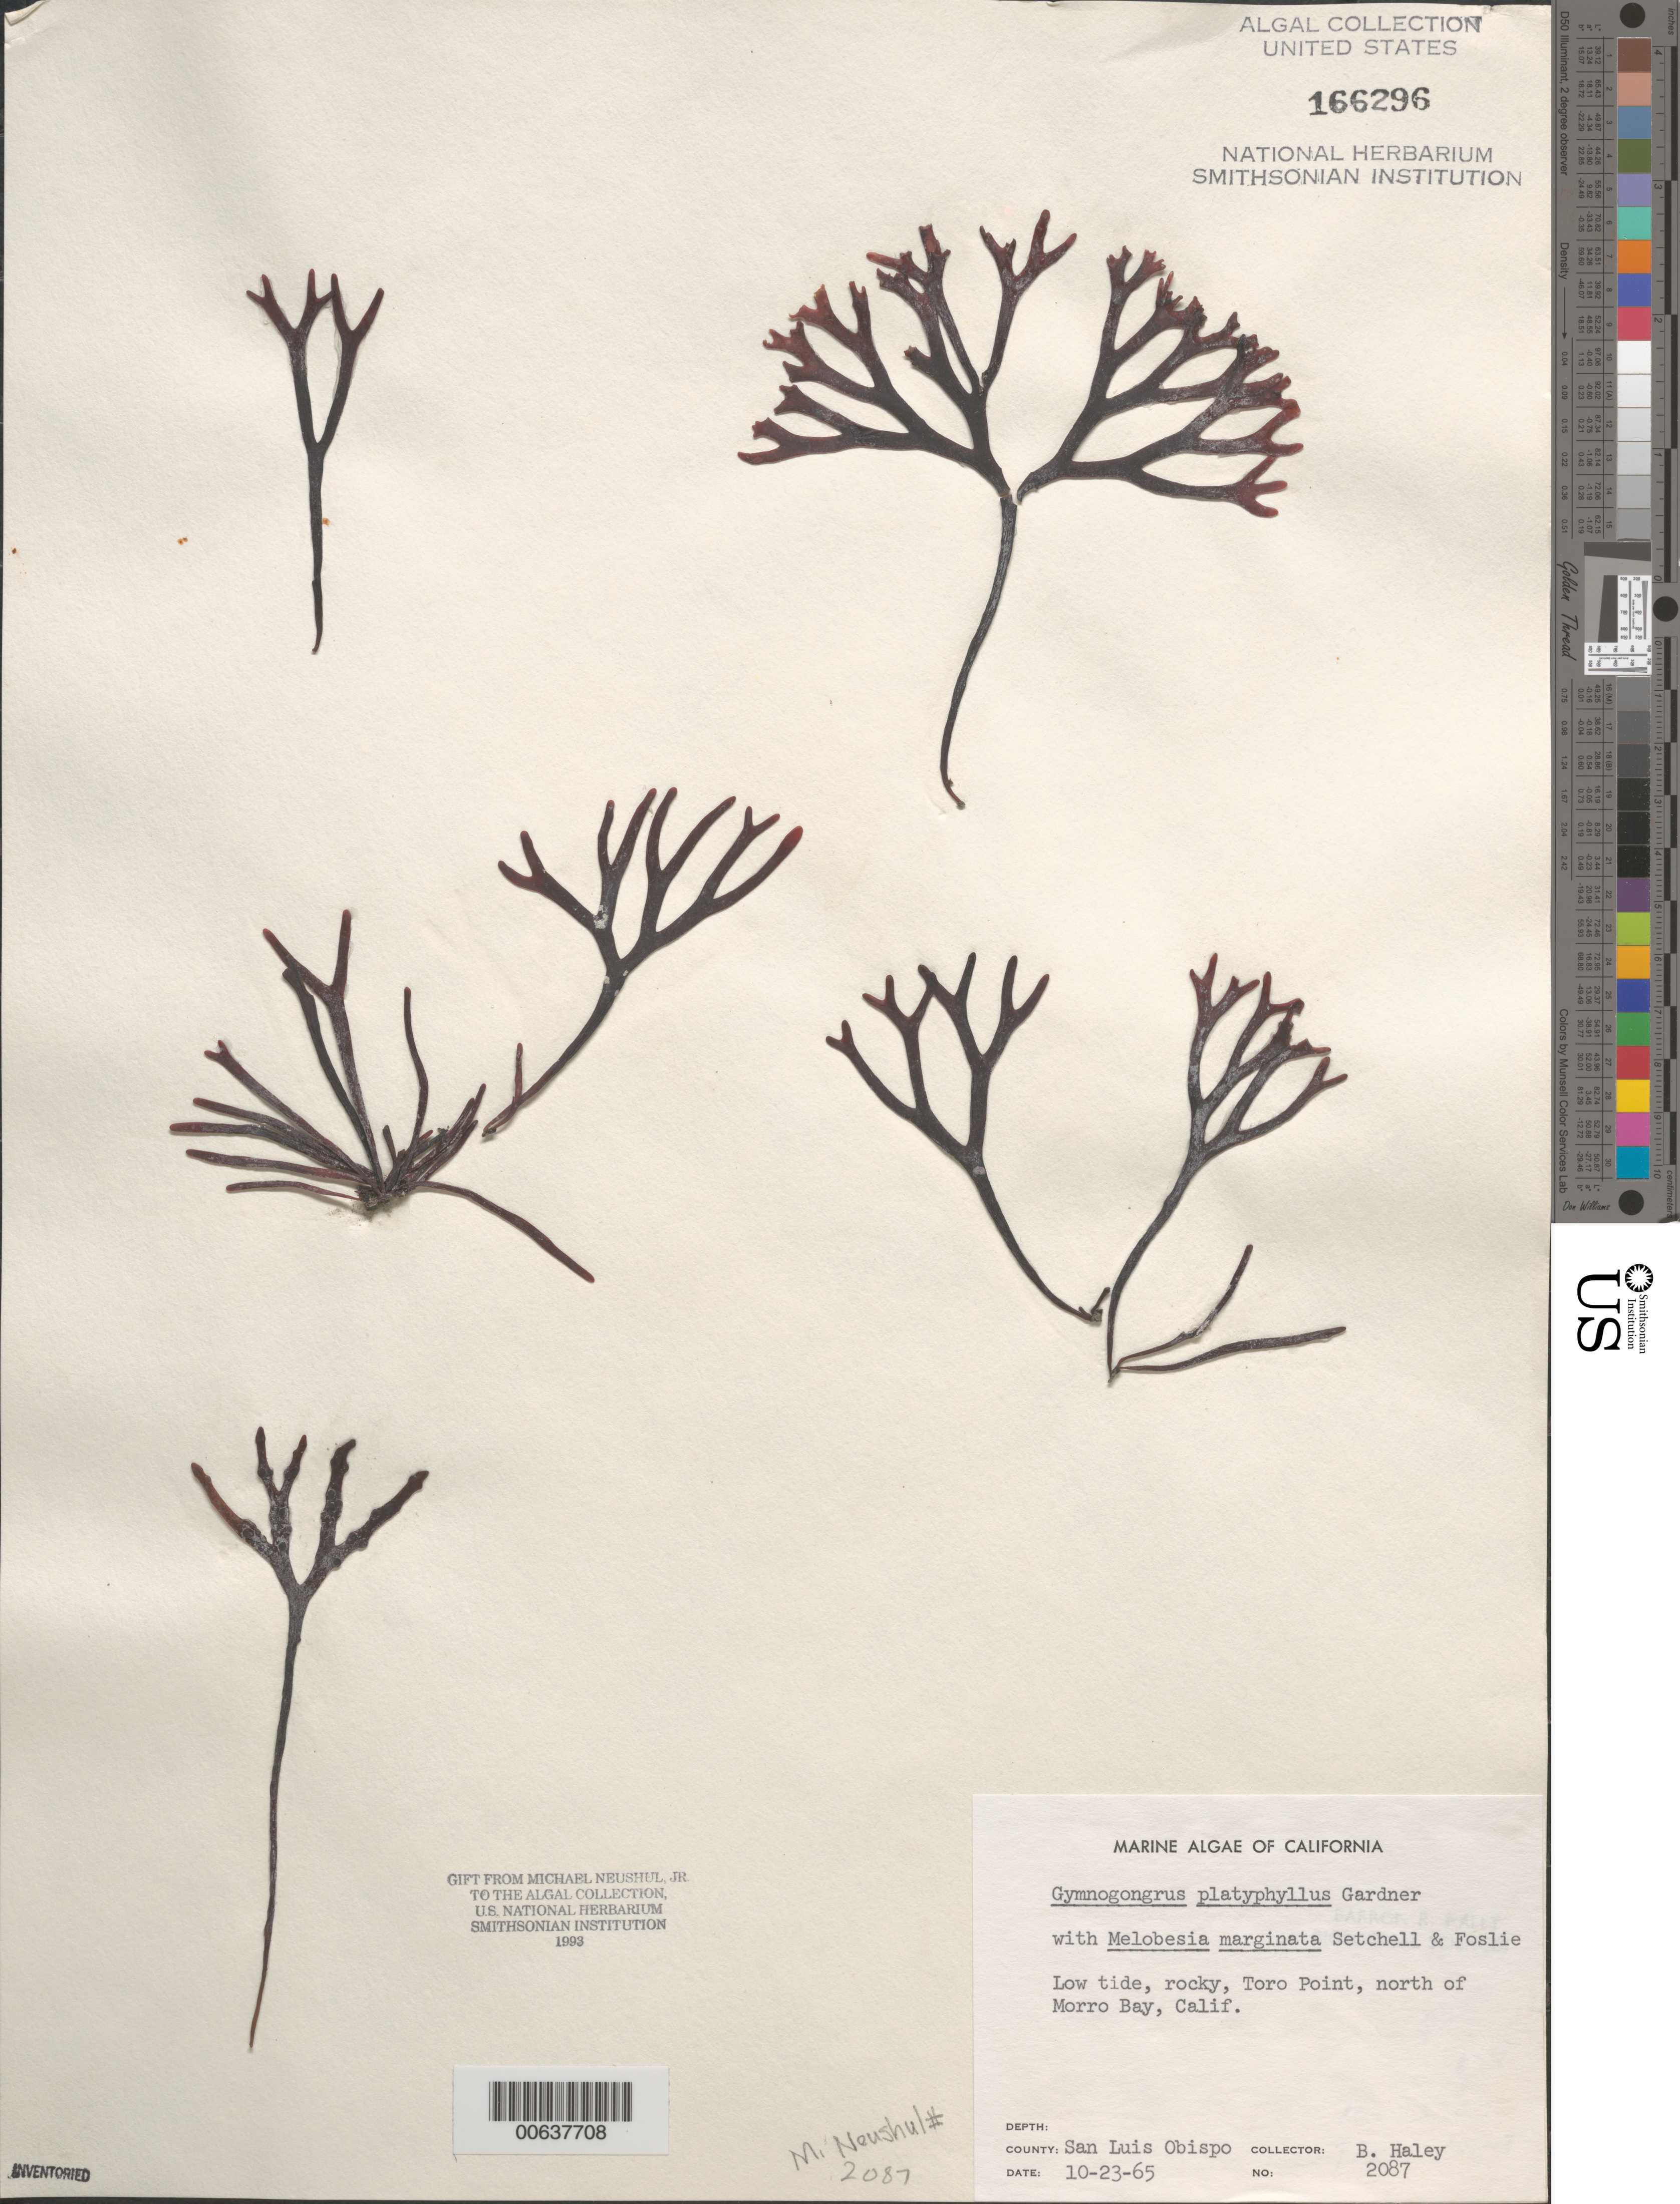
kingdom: Plantae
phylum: Rhodophyta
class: Florideophyceae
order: Gigartinales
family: Phyllophoraceae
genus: Gymnogongrus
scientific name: Gymnogongrus platyphyllus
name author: N.L. Gardner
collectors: B. Haley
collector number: Neushul 2087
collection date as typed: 23 Oct 1965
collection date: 1965-10-23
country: United States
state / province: California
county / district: San Luis Obispo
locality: Toro Point, north of Morro Bay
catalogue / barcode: US 166296